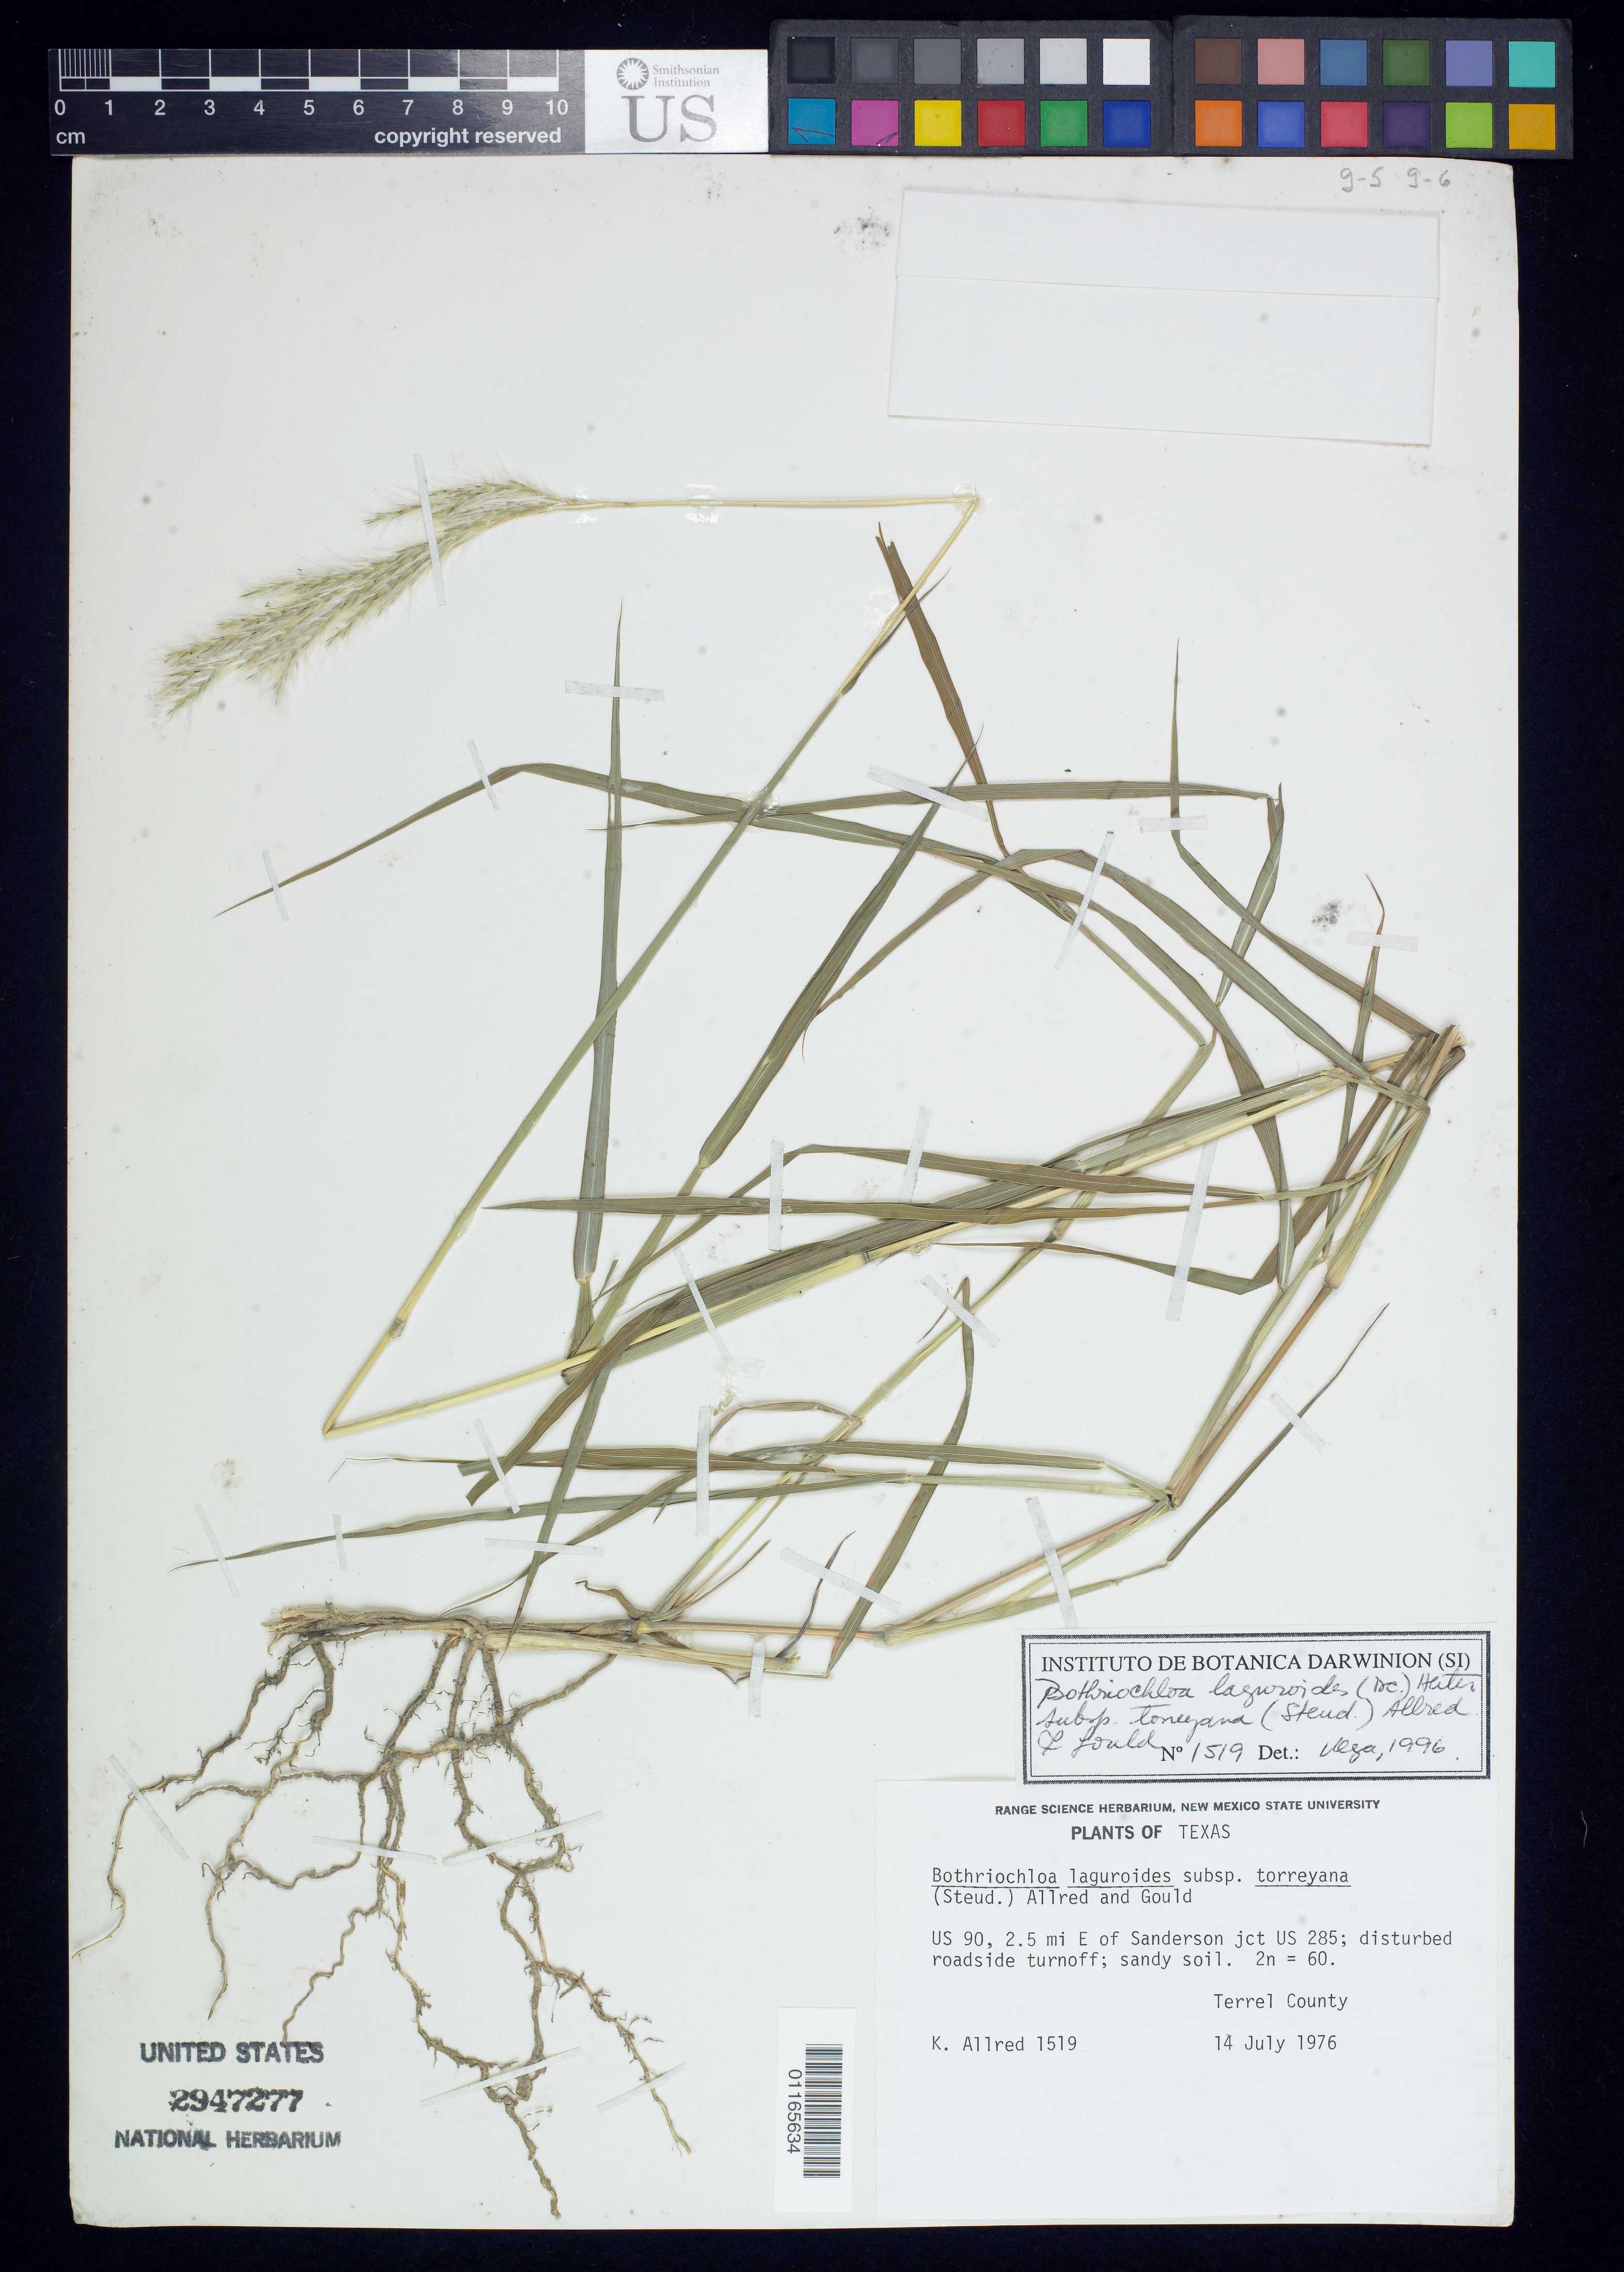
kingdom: Plantae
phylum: Tracheophyta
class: Liliopsida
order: Poales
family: Poaceae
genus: Bothriochloa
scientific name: Bothriochloa laguroides subsp. torreyana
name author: (Steud.) Allred & Gould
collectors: K. Allred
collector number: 1519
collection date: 1976-07-14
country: United States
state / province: Texas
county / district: Terrell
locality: US 90, 2.5 mi E of Sanderson jct US 285; disturbed roadside turnoff.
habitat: Sandy soil.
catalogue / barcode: US 2947277